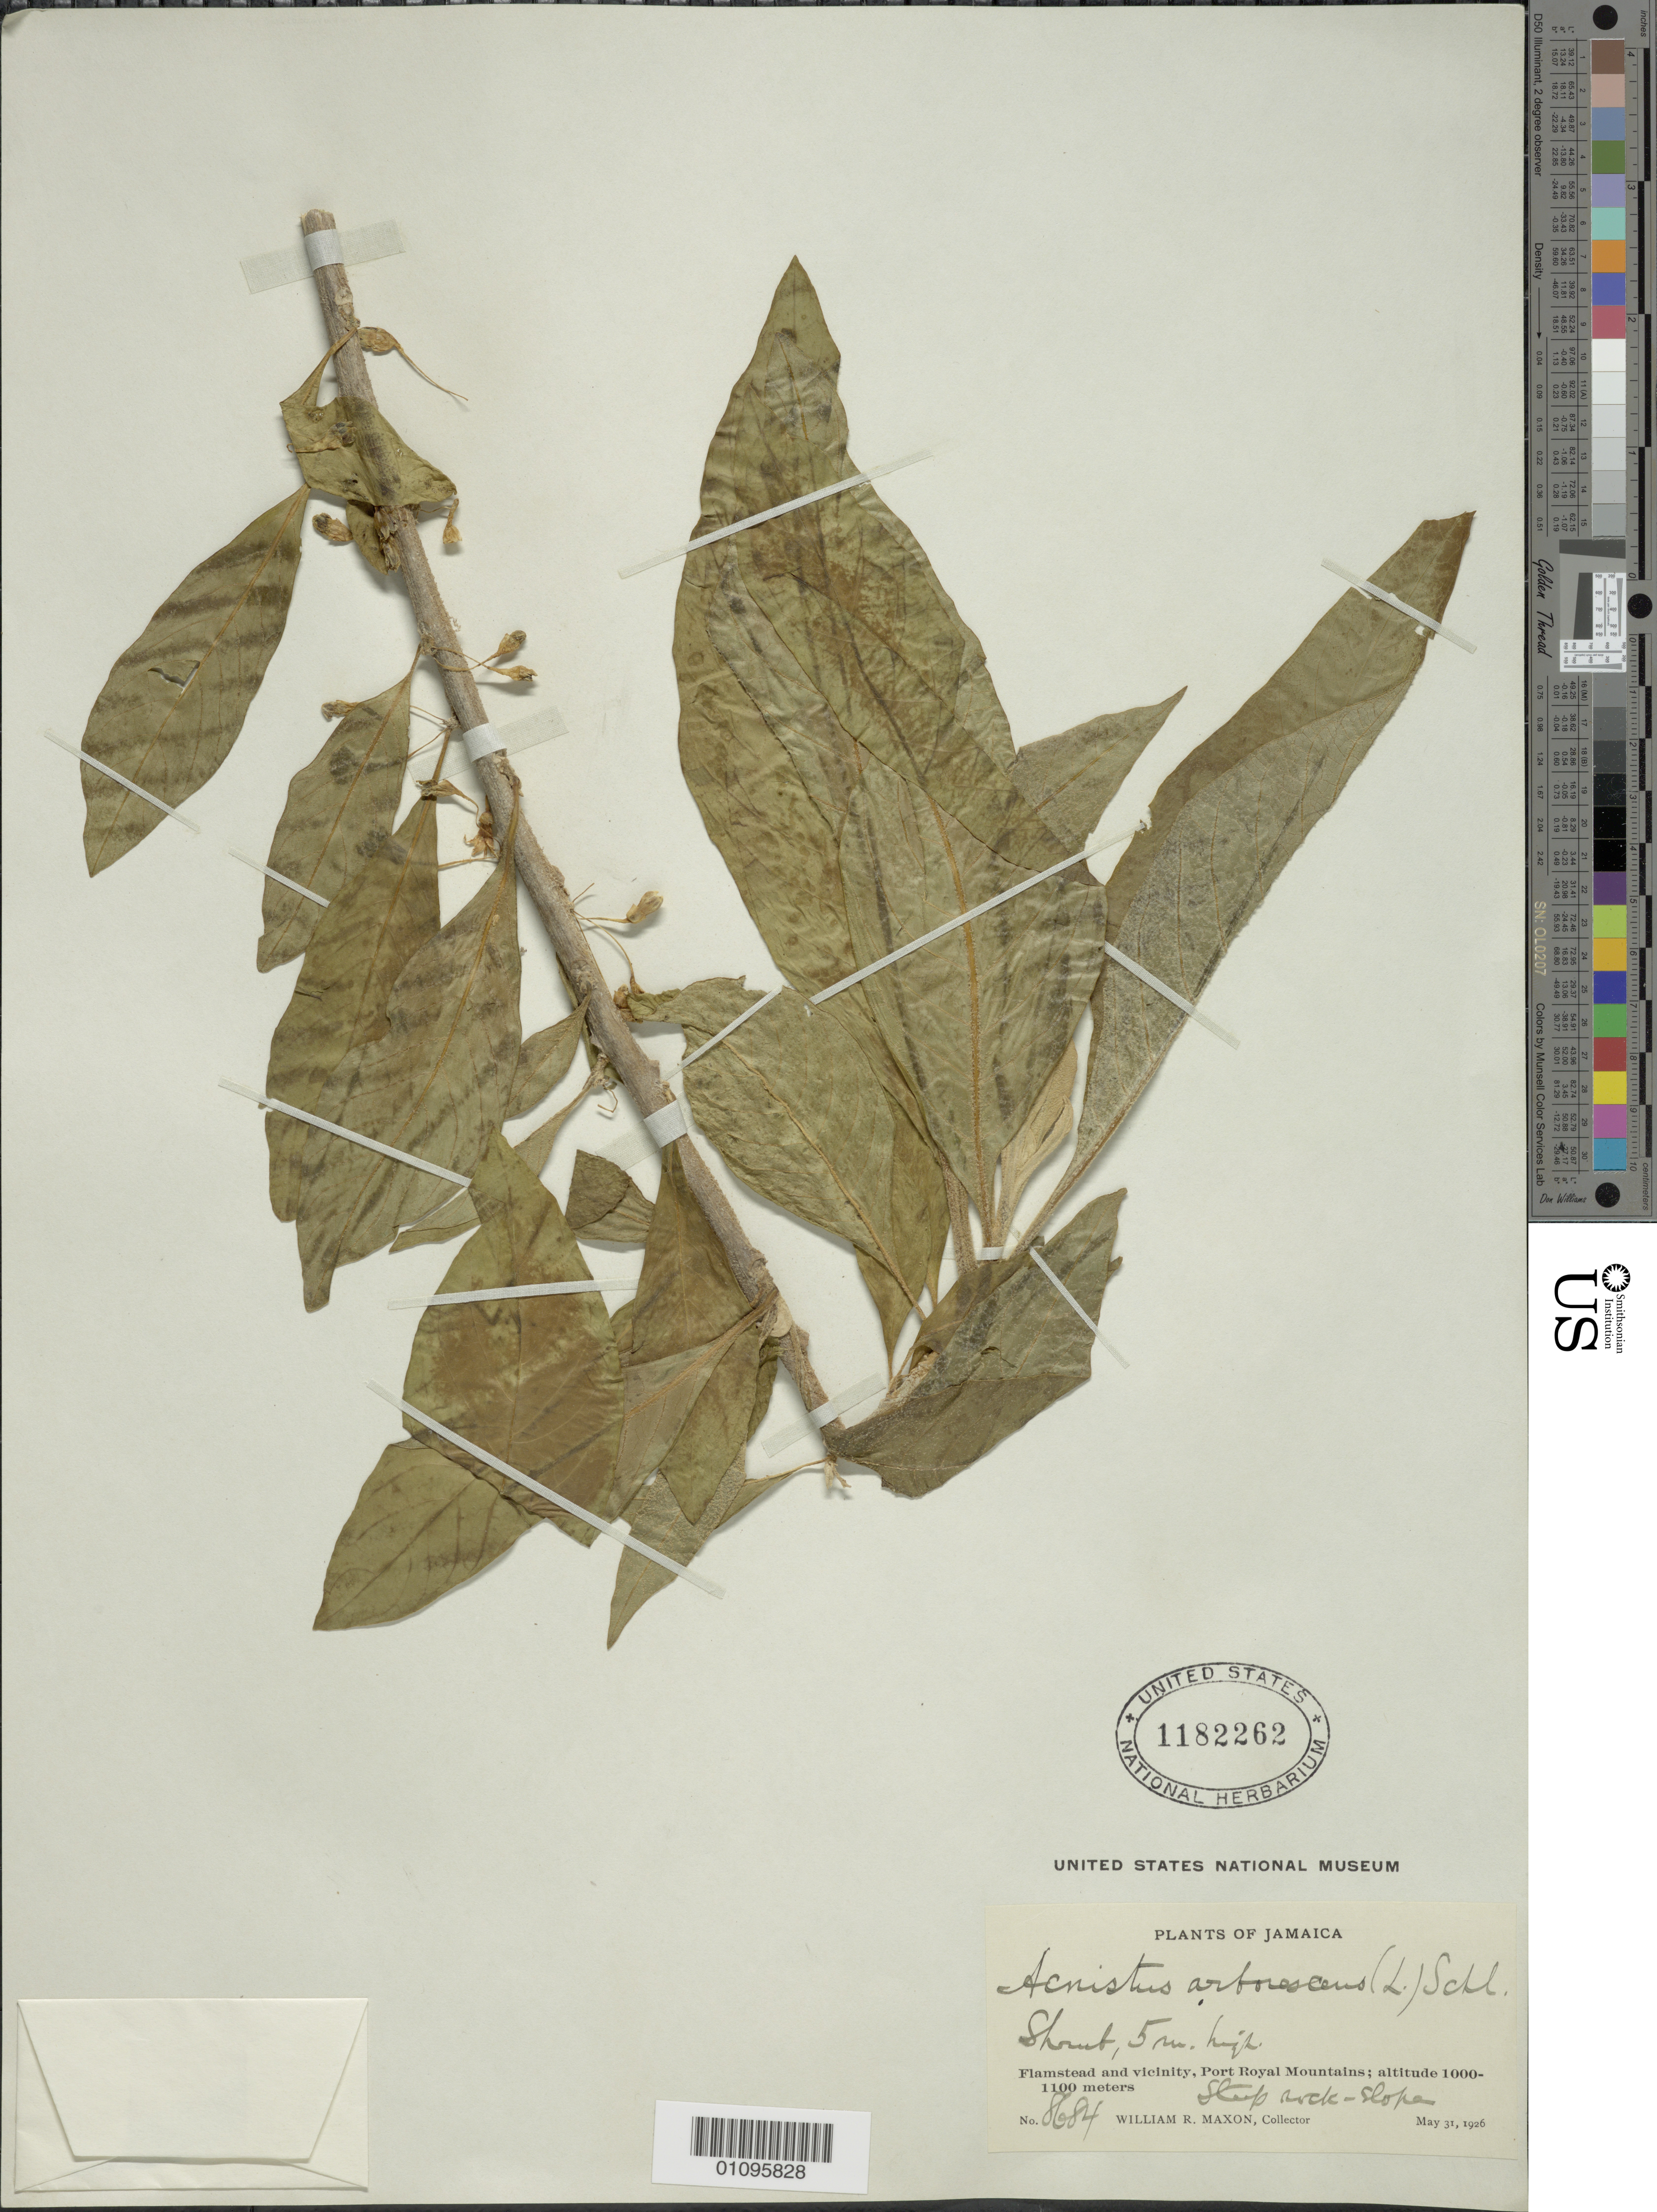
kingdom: Plantae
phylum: Tracheophyta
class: Magnoliopsida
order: Solanales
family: Solanaceae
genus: Acnistus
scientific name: Acnistus arborescens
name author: (L.) Schltdl.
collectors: W. R. Maxon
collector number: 8684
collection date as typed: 31 May 1926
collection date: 1926-05-31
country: Jamaica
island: Jamaica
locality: Port Royal Mountains, Flamstead and vicinity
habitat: Steep rock-slopes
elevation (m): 305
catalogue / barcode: US 1182262